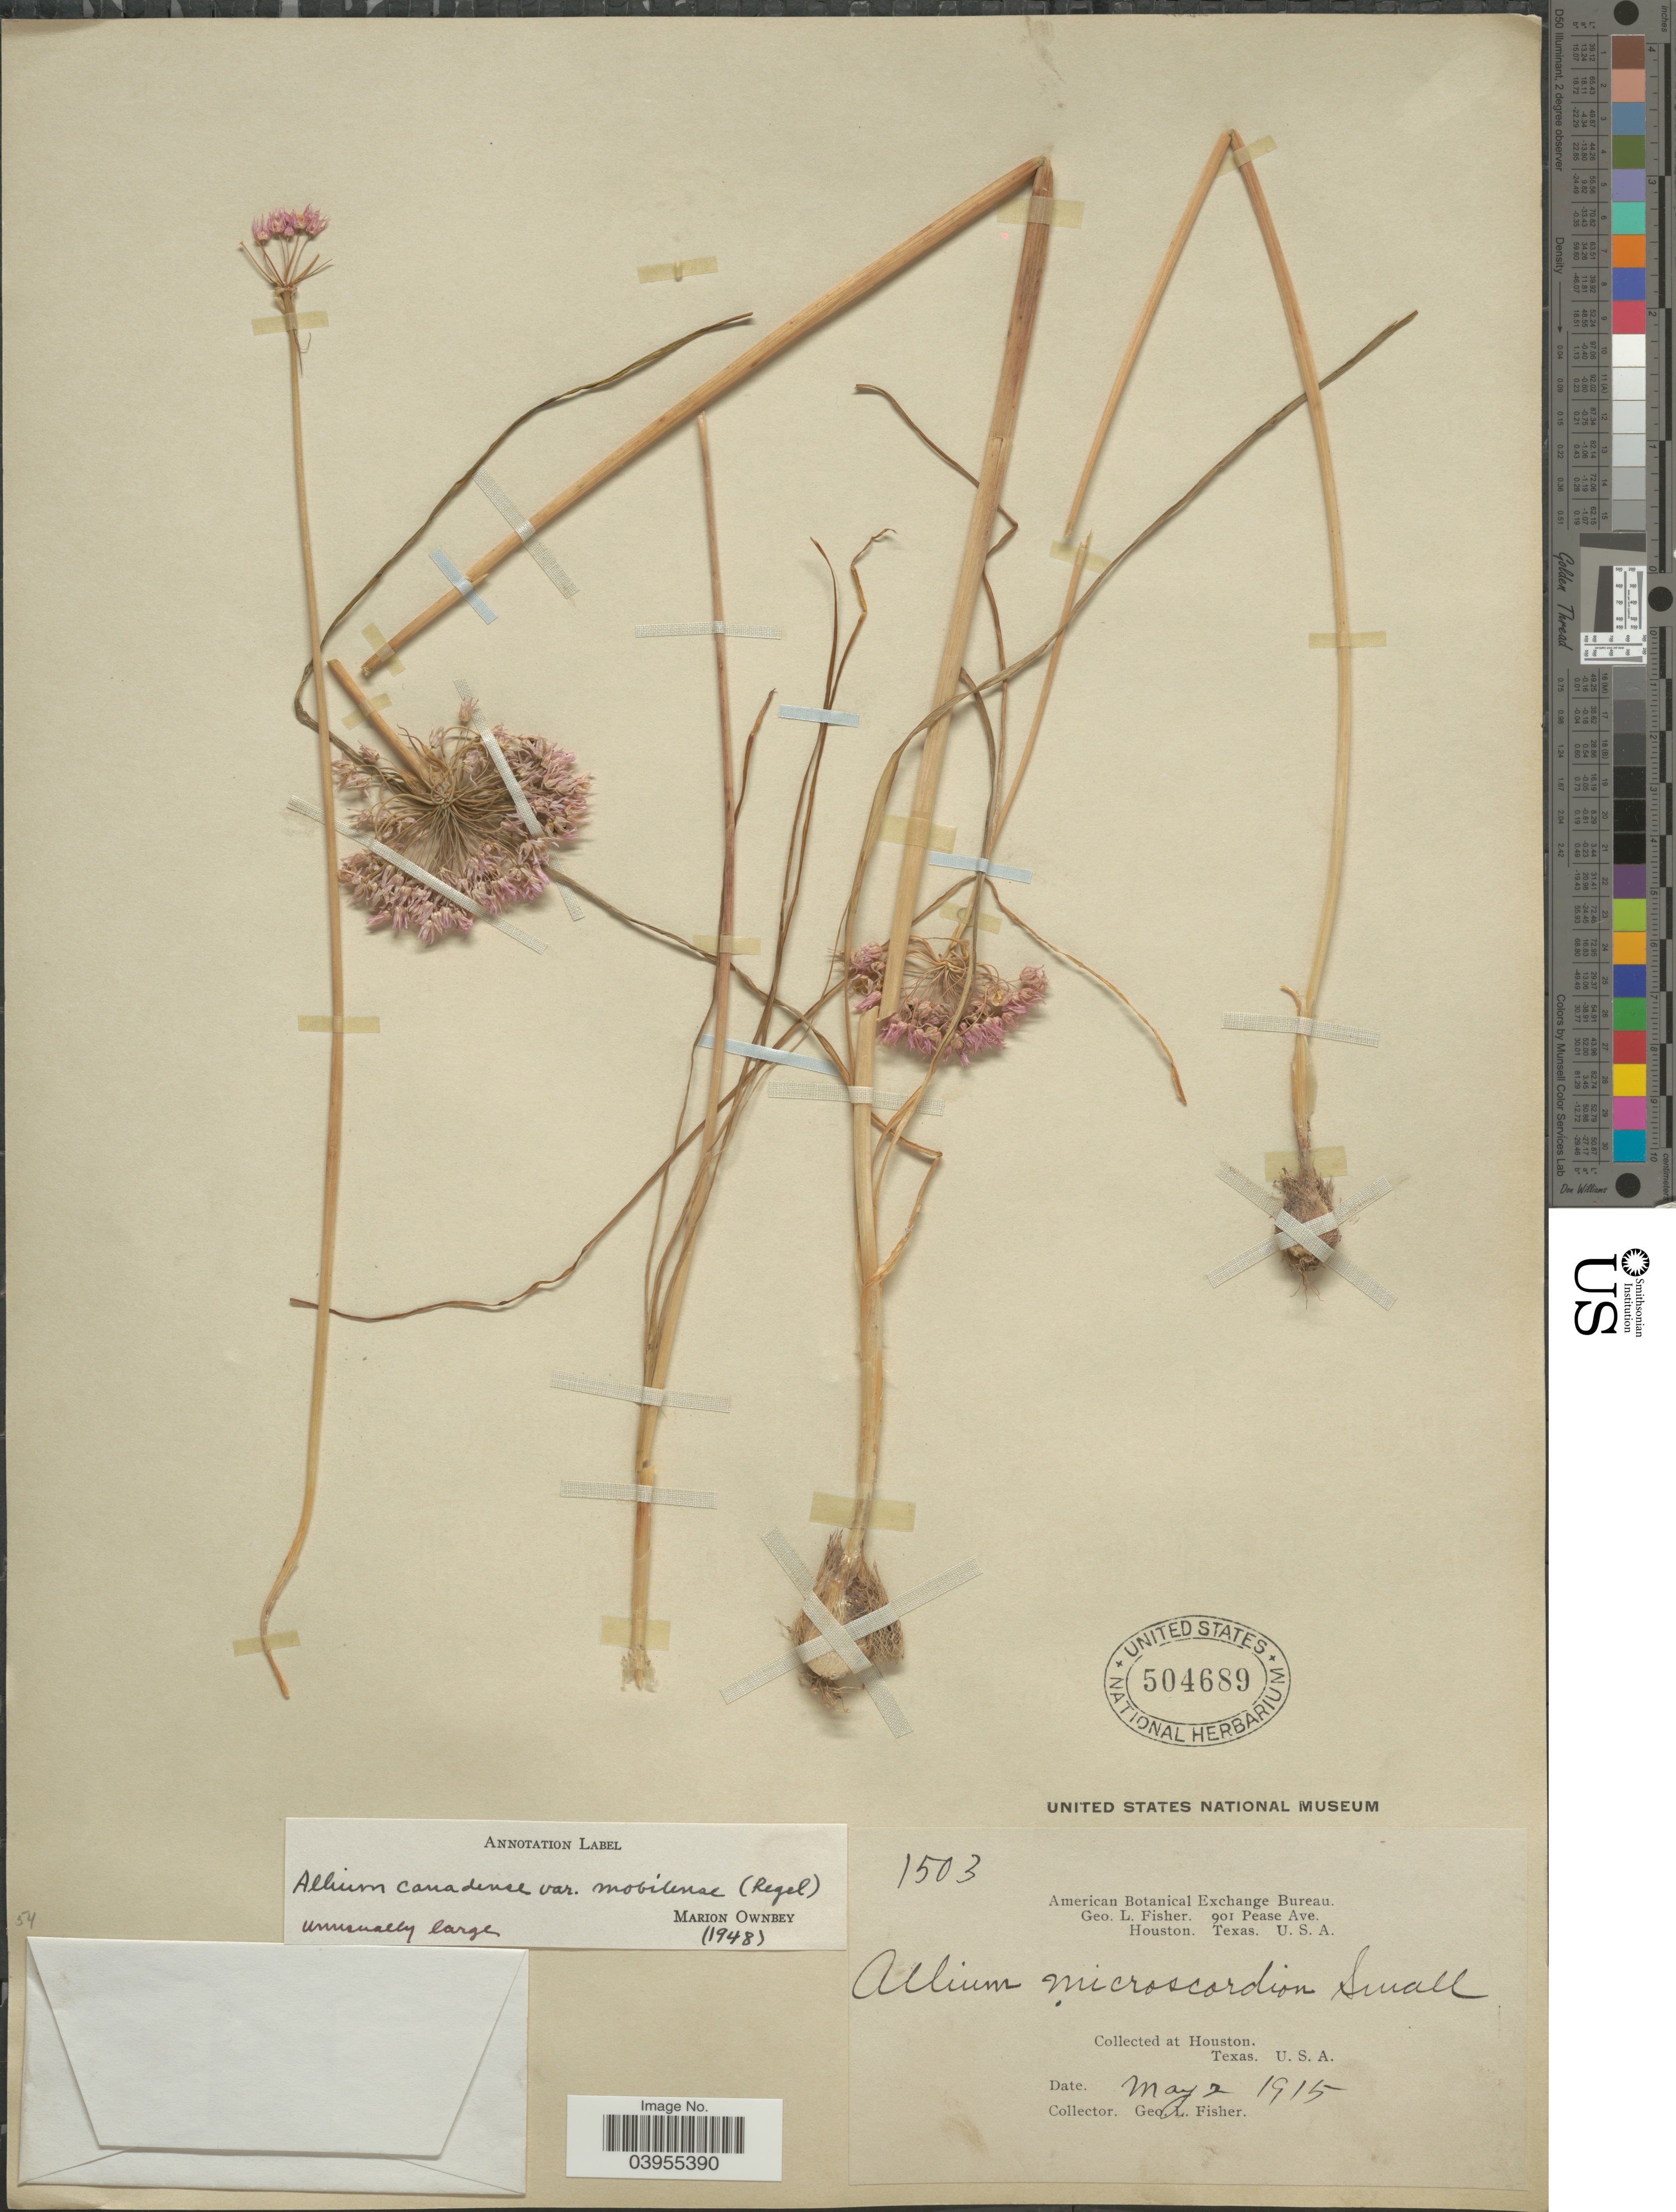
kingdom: Plantae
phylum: Tracheophyta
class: Liliopsida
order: Asparagales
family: Amaryllidaceae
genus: Allium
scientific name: Allium canadense var. mobilense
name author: (Regel) Traub & Ownbey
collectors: G. L. Fisher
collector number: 1503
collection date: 1915-05-02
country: United States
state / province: Texas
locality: Houston.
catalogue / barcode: US 504689